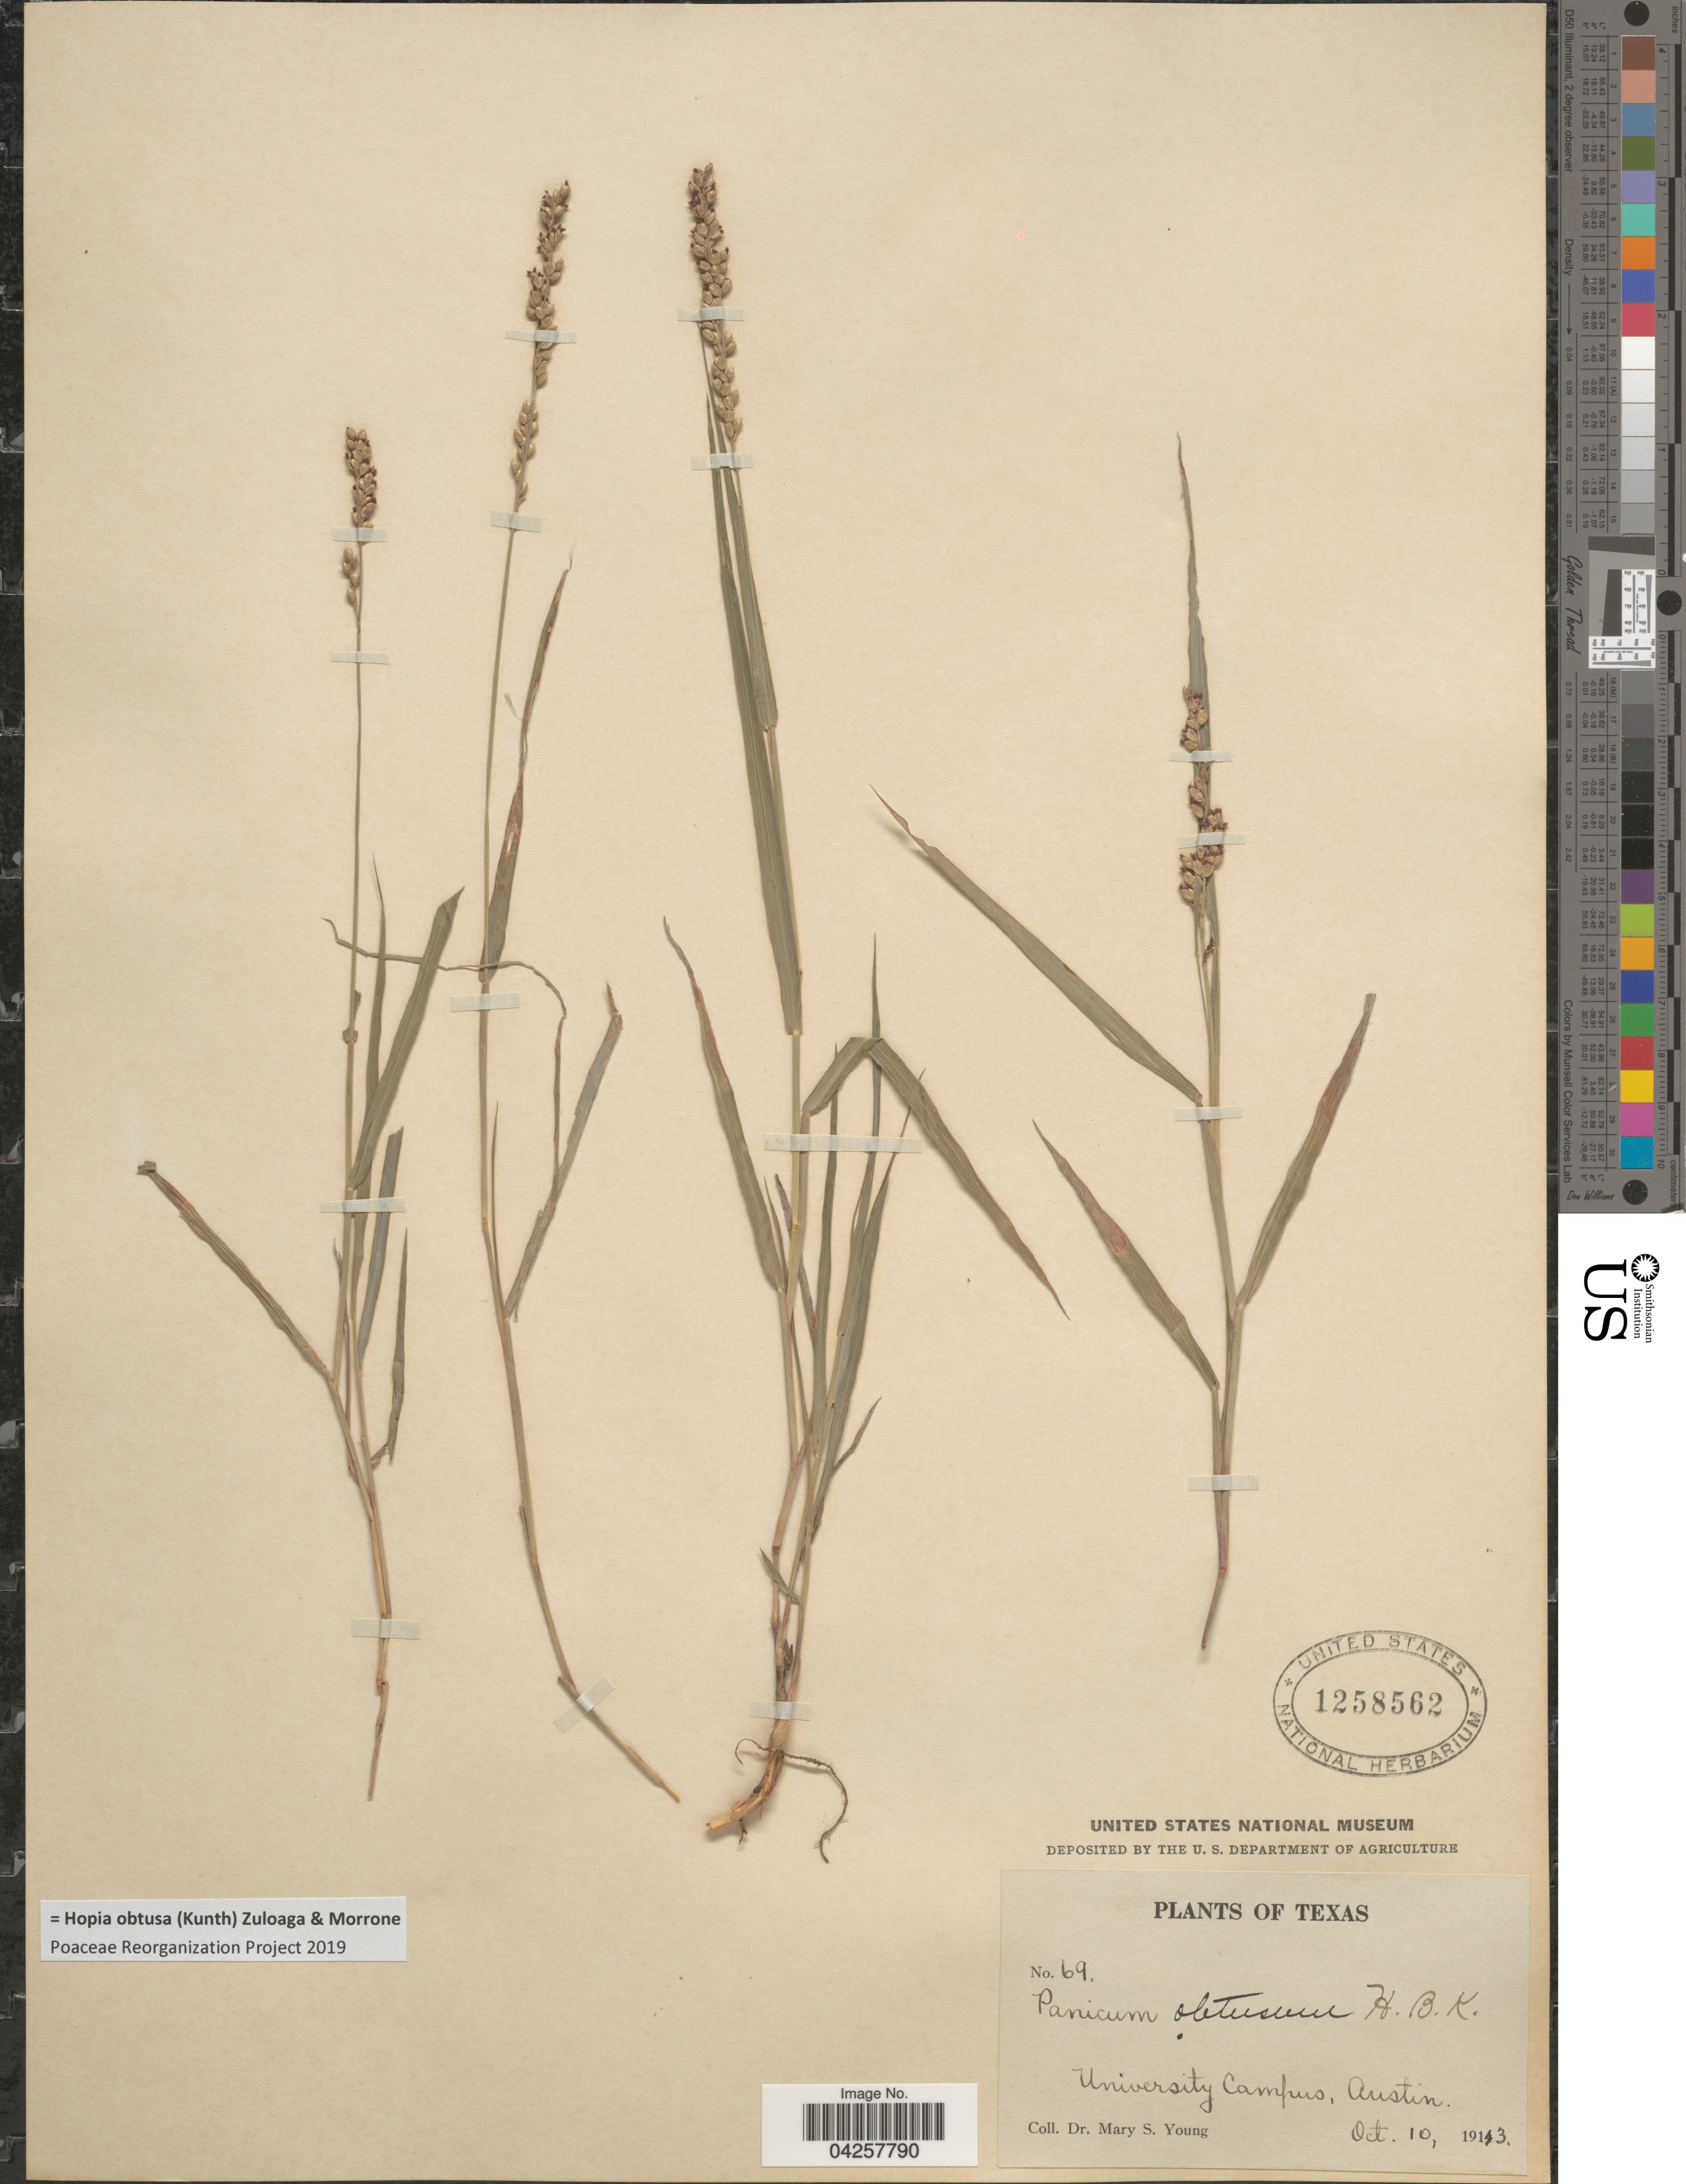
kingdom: Plantae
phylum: Tracheophyta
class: Liliopsida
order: Poales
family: Poaceae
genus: Hopia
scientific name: Hopia obtusa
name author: (Kunth) Zuloaga & Morrone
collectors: M. Young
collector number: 69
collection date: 1913-10-10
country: United States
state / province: Texas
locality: University Campus, Austin.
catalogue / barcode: US 1258562